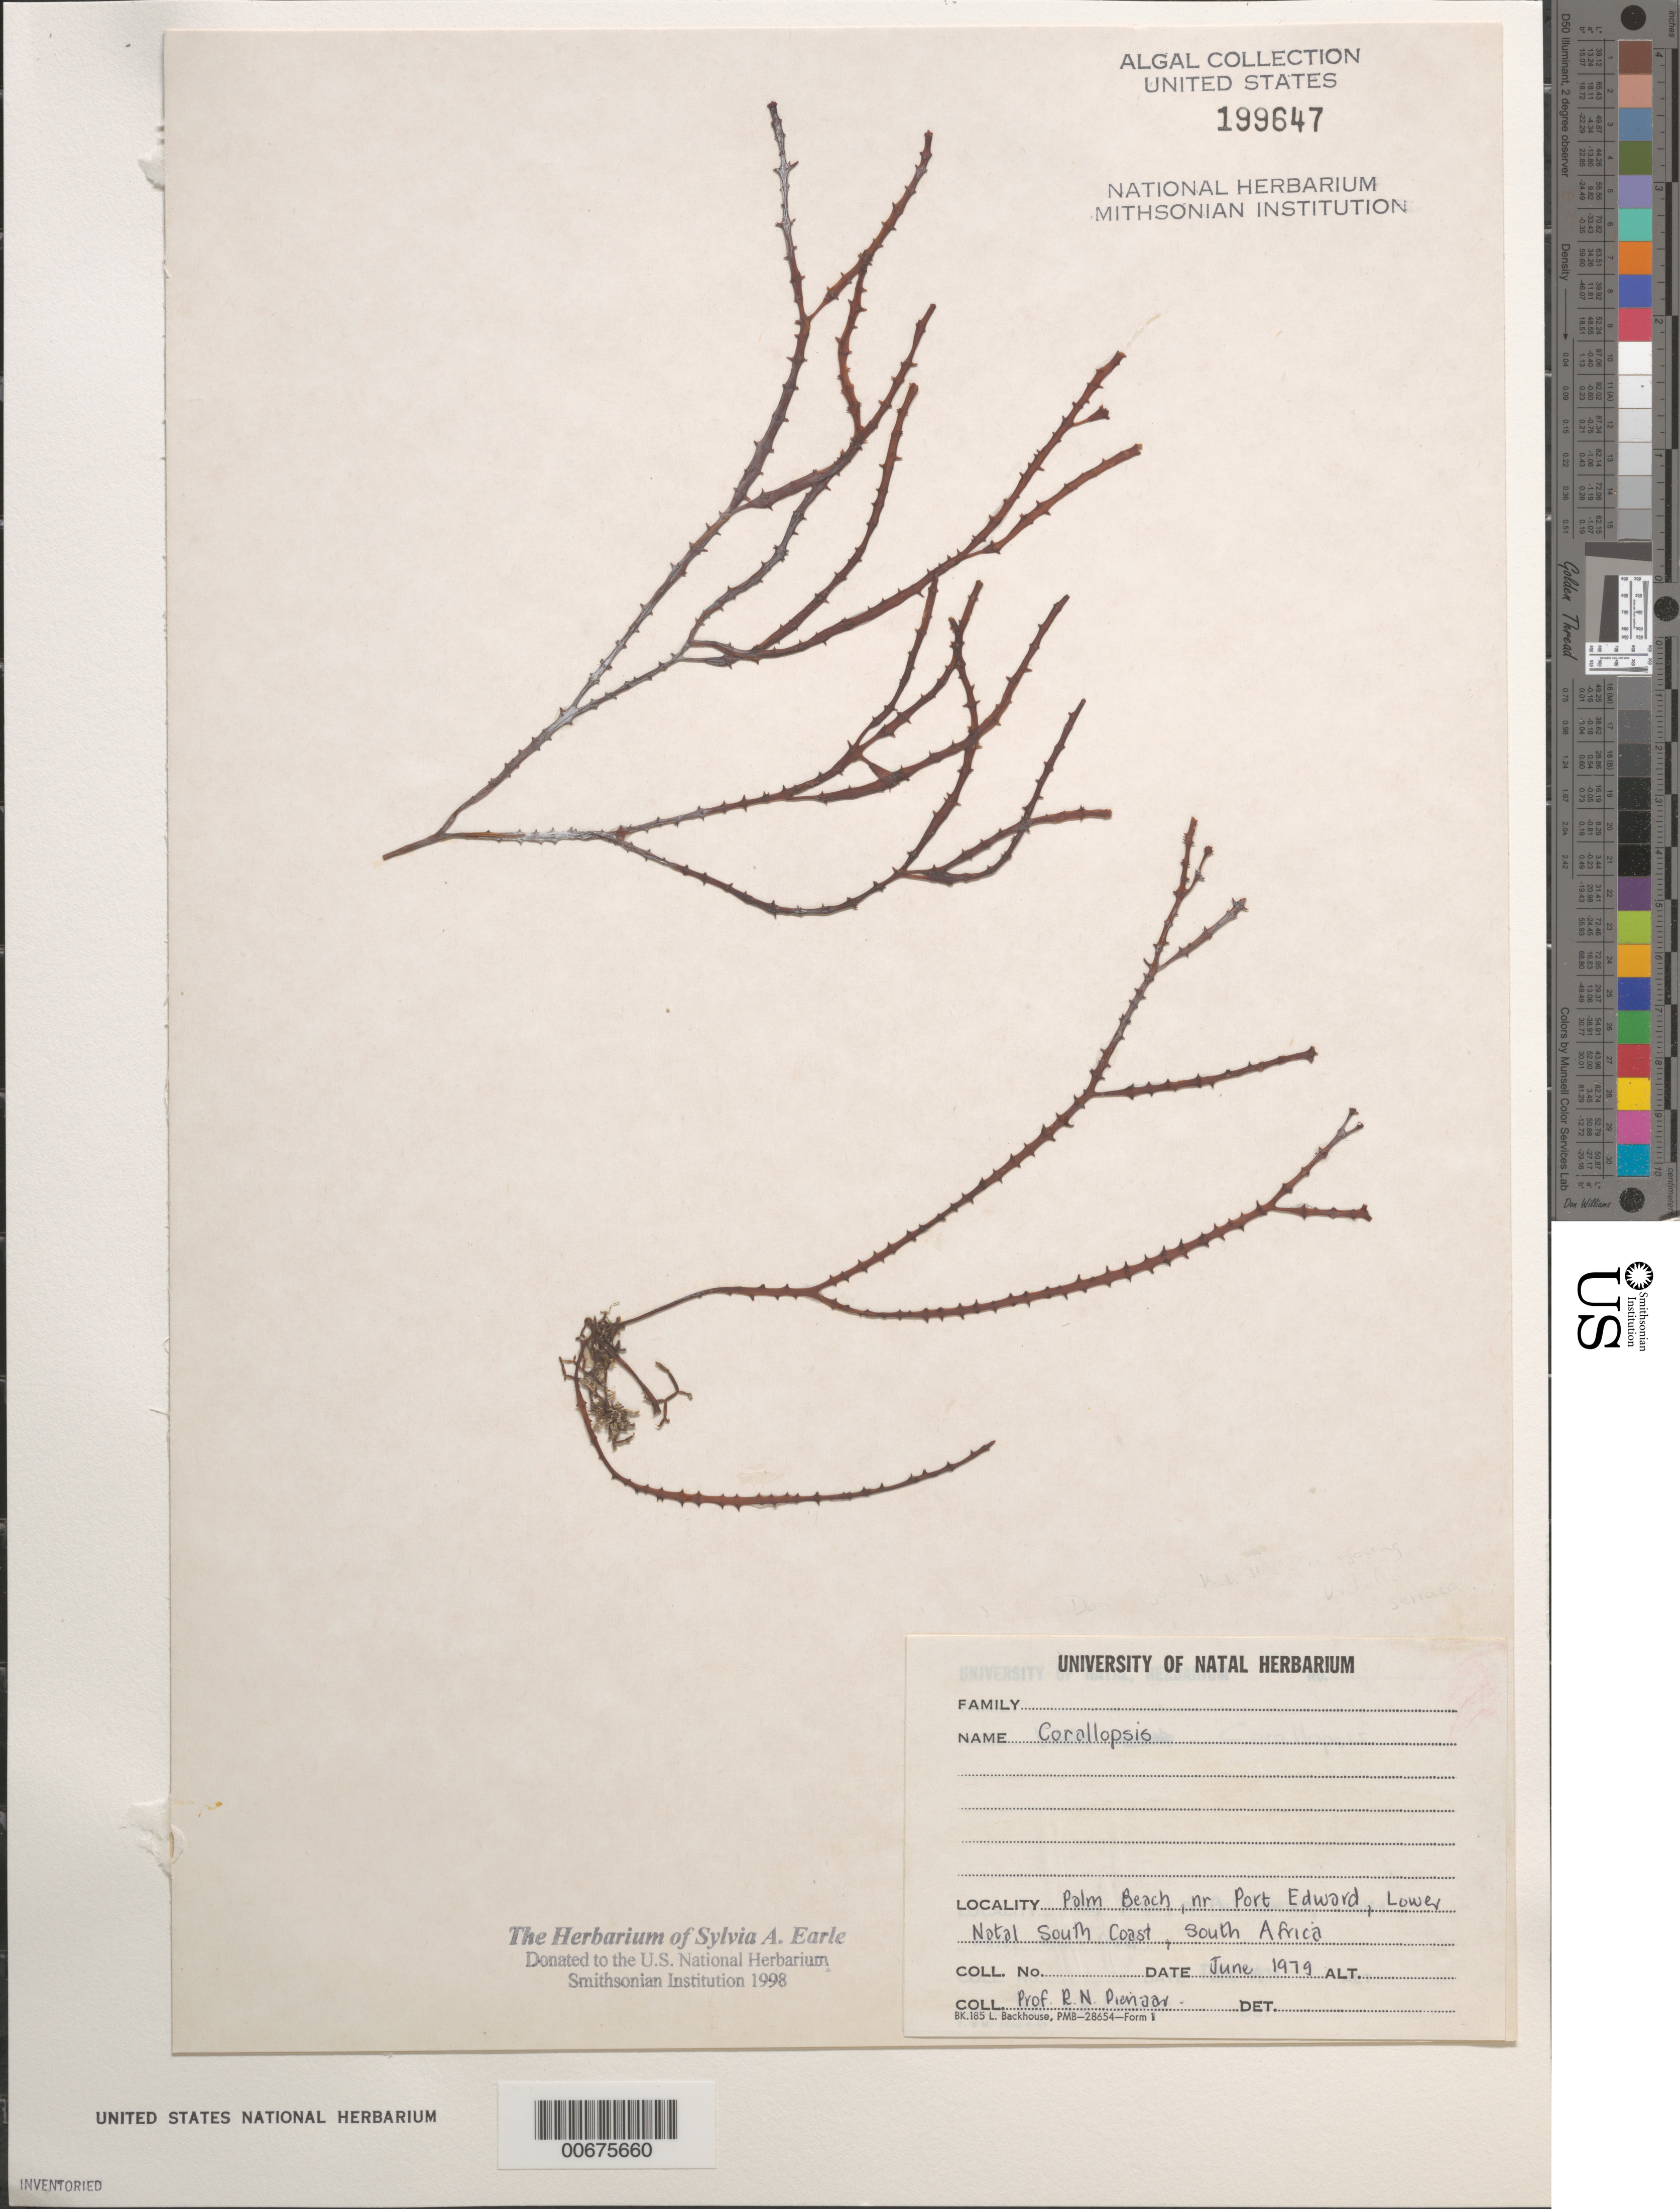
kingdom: Plantae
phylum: Rhodophyta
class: Florideophyceae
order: Gracilariales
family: Gracilariaceae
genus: Gracilaria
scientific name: Gracilaria sp.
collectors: R. Pienaar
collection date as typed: Jun 1979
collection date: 1979-06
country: South Africa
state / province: KwaZulu-Natal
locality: Palm Beach, near Port Edward, South Coast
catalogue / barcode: US 199647